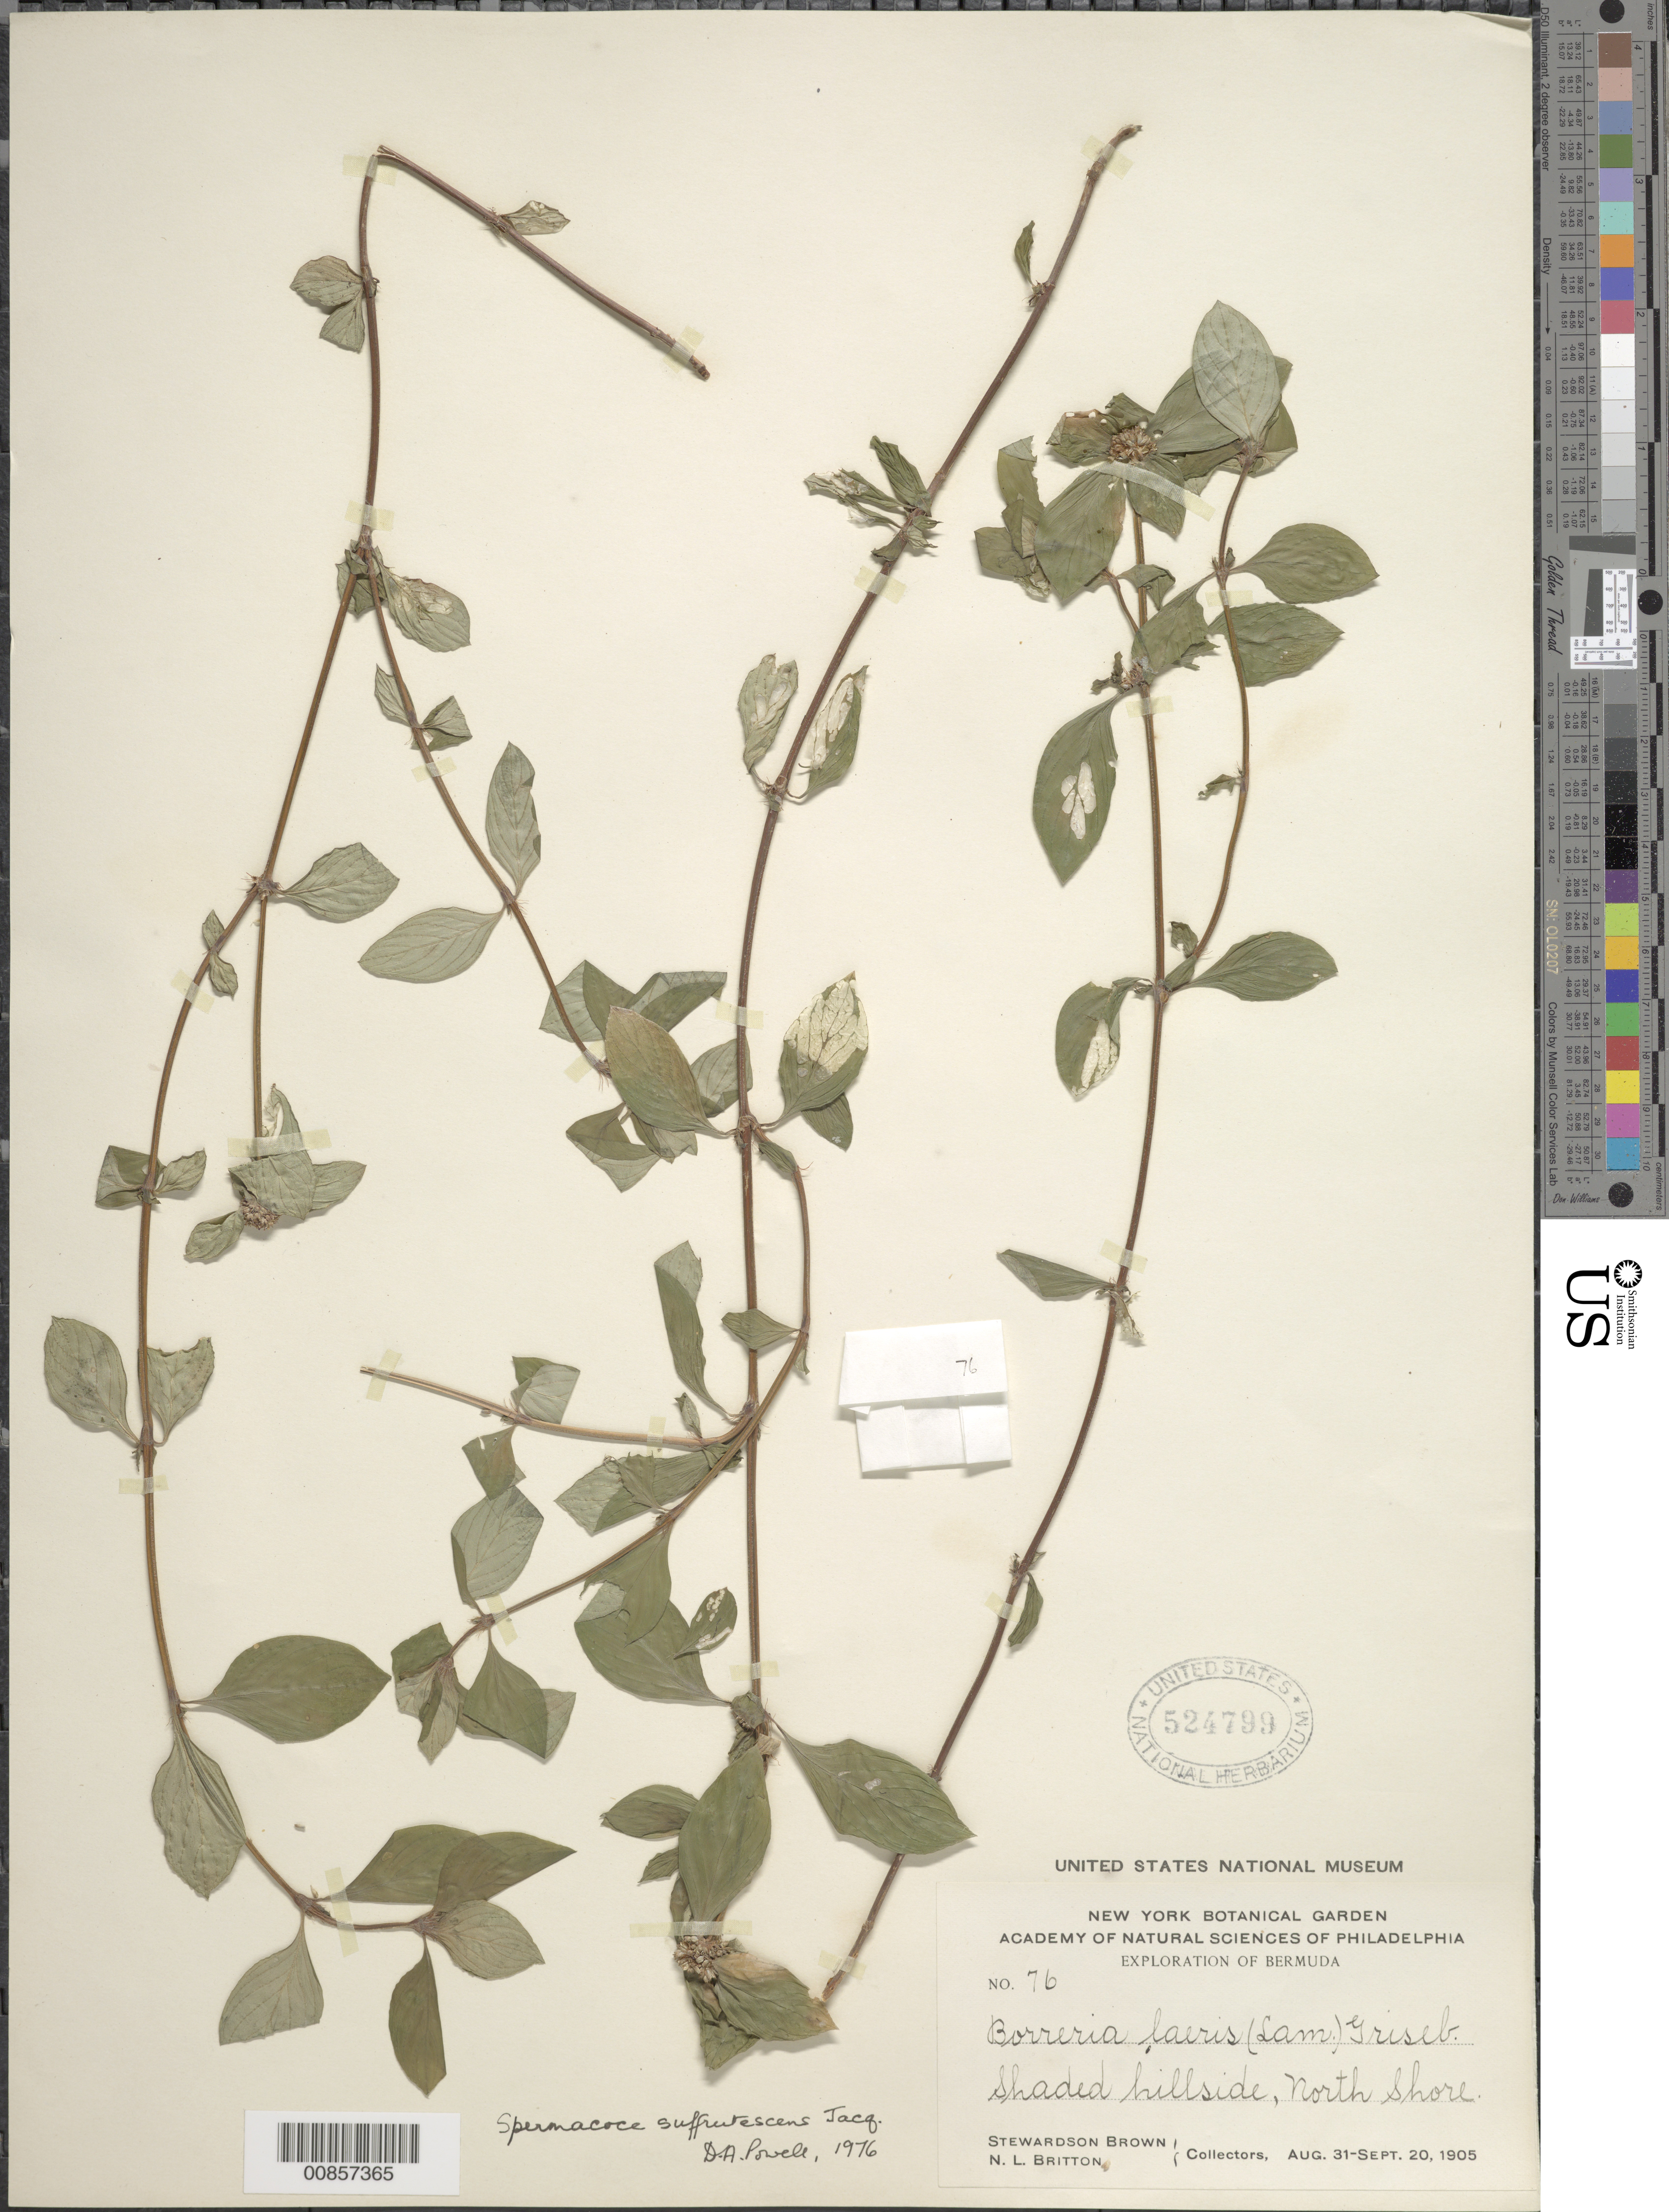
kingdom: Plantae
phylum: Tracheophyta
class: Magnoliopsida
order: Gentianales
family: Rubiaceae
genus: Spermacoce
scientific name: Spermacoce berteroana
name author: R.A. Howard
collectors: S. Brown & N. Britton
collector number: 76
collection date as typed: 31 Aug 1905 to 20 Sep 1905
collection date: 1905-08-31/1905-09-20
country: Bermuda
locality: North Shore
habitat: Shaded hillside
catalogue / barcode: US 524799